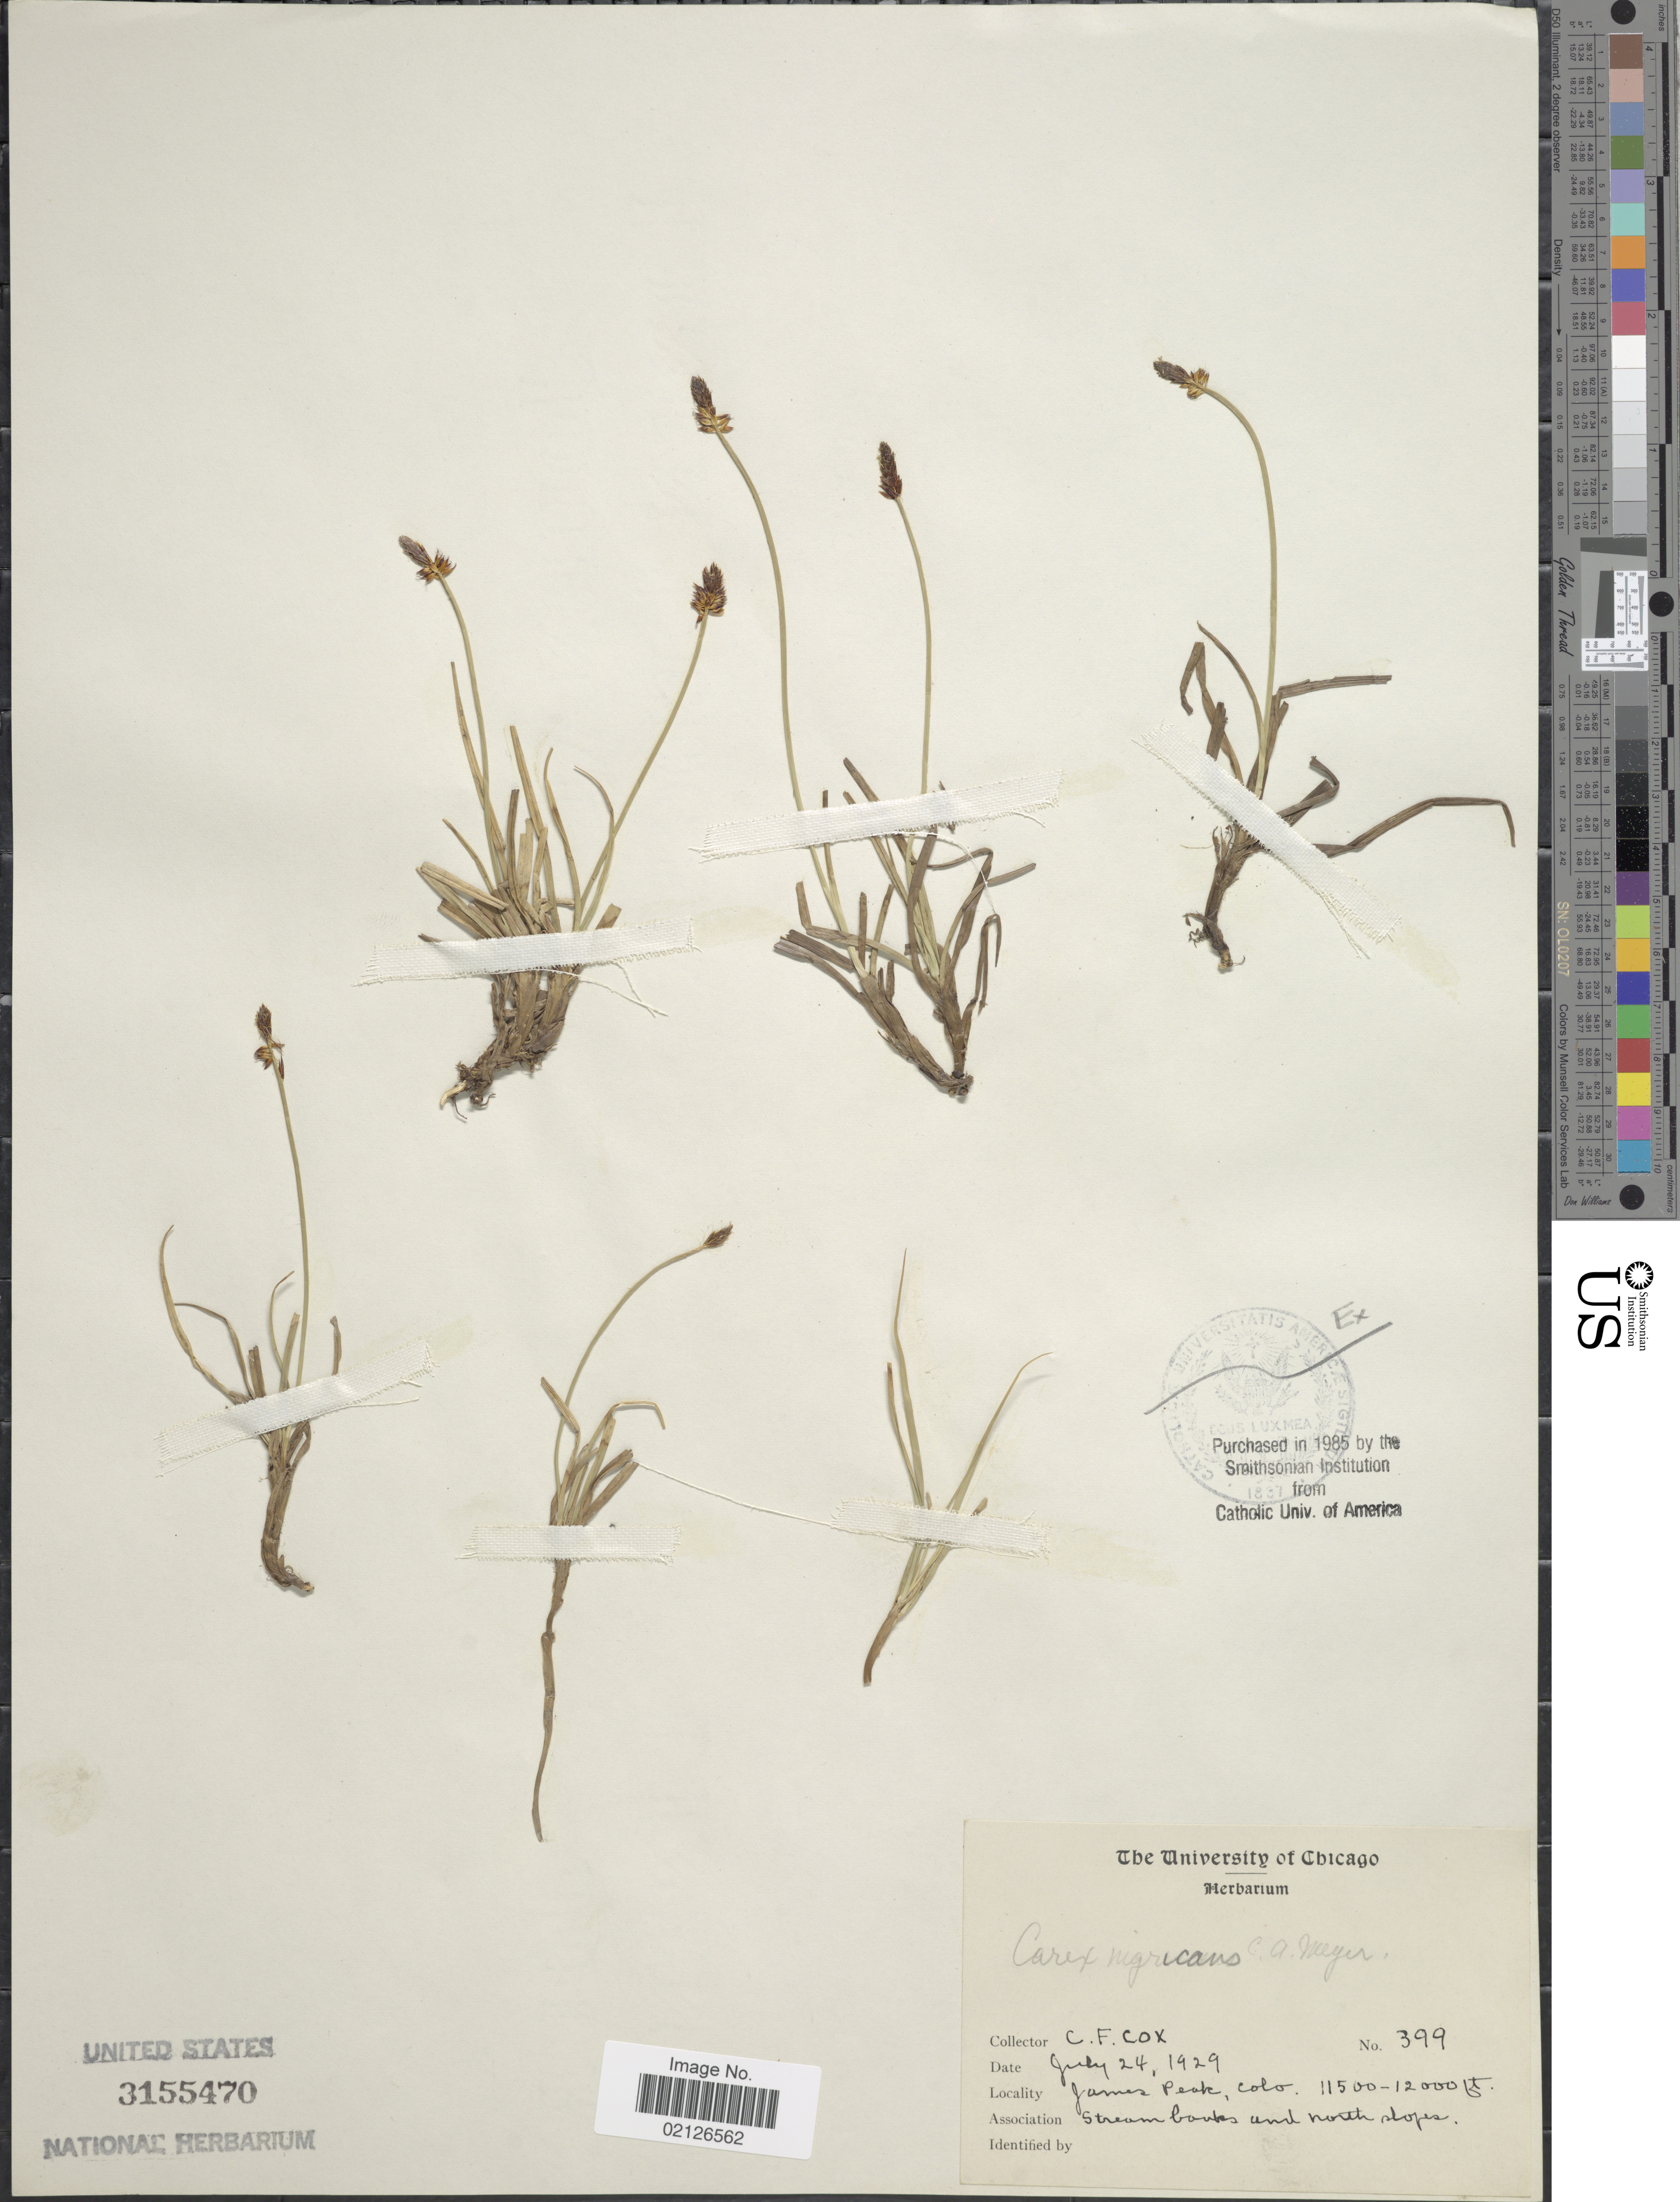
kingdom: Plantae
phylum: Tracheophyta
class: Liliopsida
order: Poales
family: Cyperaceae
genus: Carex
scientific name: Carex nigricans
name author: C.A. Mey.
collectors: C. Cox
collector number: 399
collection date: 1929-07-24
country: United States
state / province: Colorado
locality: James Peak, stream books and north slopes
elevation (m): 3505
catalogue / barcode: US 3155470